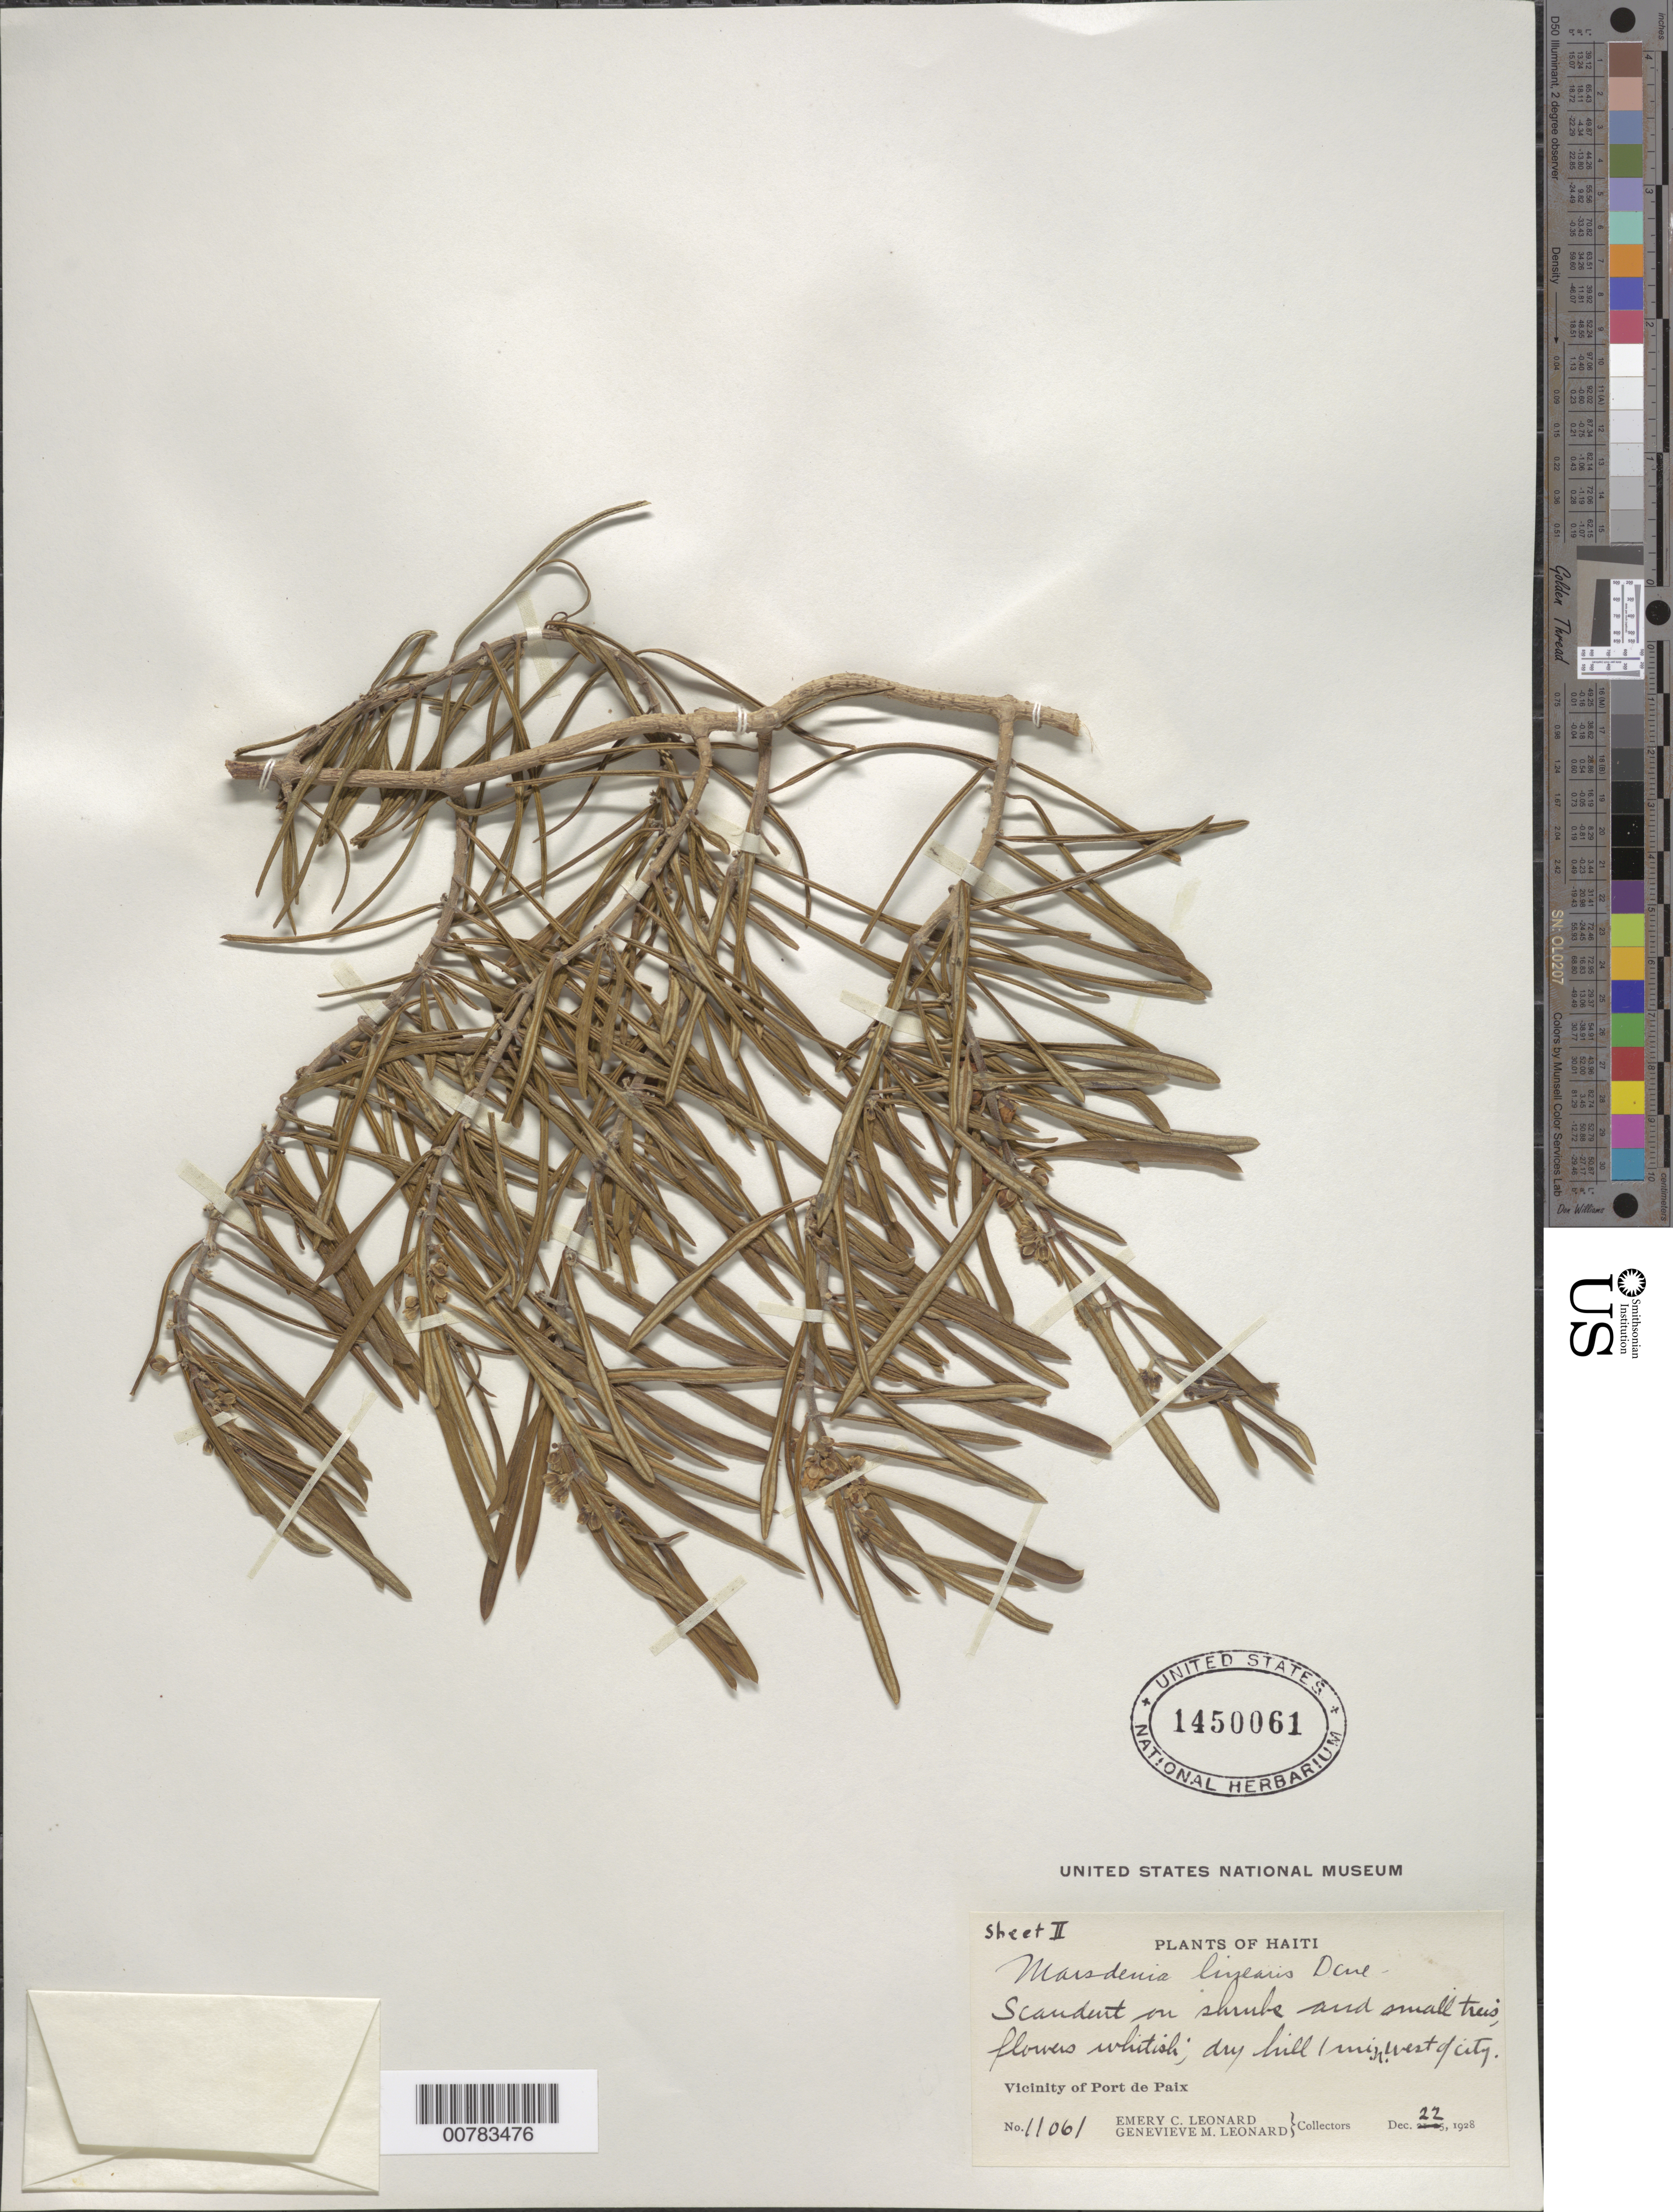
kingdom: Plantae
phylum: Tracheophyta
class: Magnoliopsida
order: Gentianales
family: Apocynaceae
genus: Marsdenia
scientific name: Marsdenia linearis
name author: Decne.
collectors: E. C. Leonard & G. M. Leonard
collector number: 11061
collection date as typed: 22 Dec 1928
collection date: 1928-12-22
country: Haiti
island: Hispaniola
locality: Vicinity of Port de Paix, west of city.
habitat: Dry hill.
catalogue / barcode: US 1450061